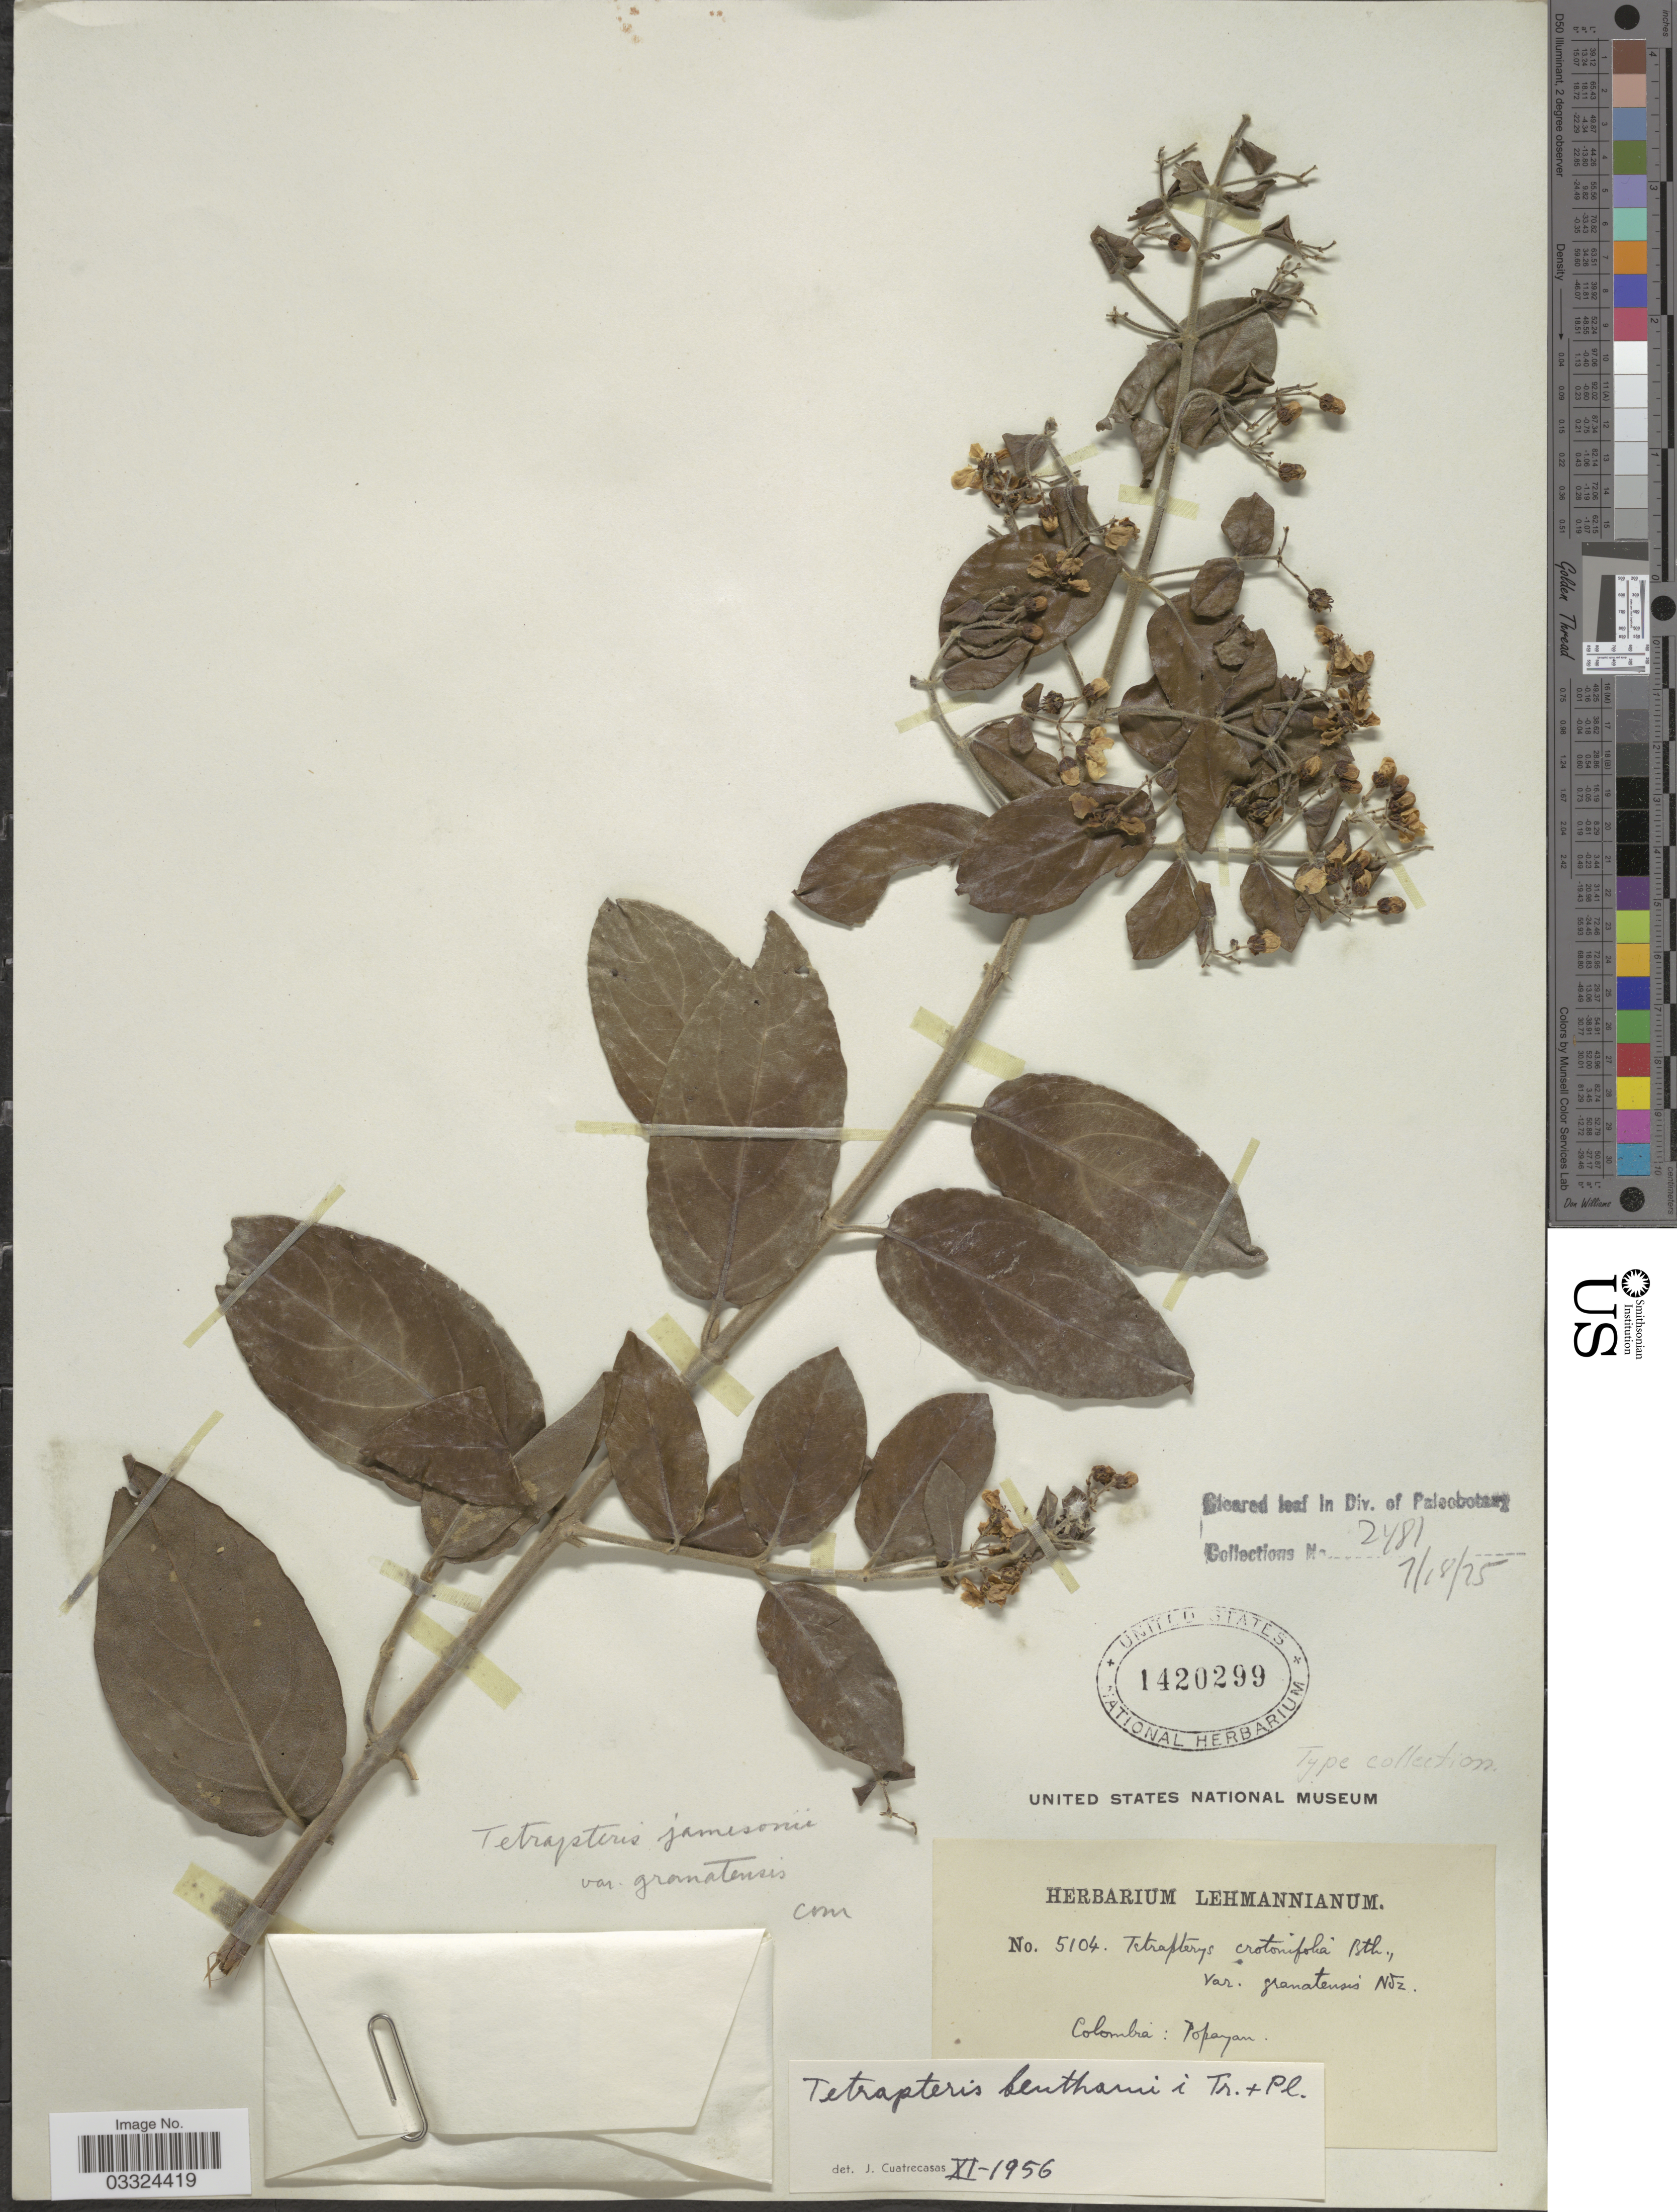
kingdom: Plantae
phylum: Tracheophyta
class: Magnoliopsida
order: Malpighiales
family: Malpighiaceae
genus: Tetrapterys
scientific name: Tetrapterys benthamii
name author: Triana & Planch.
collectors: ex herb. Lehmannianum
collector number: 5104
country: Colombia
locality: Popayan.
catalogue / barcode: US 1420299